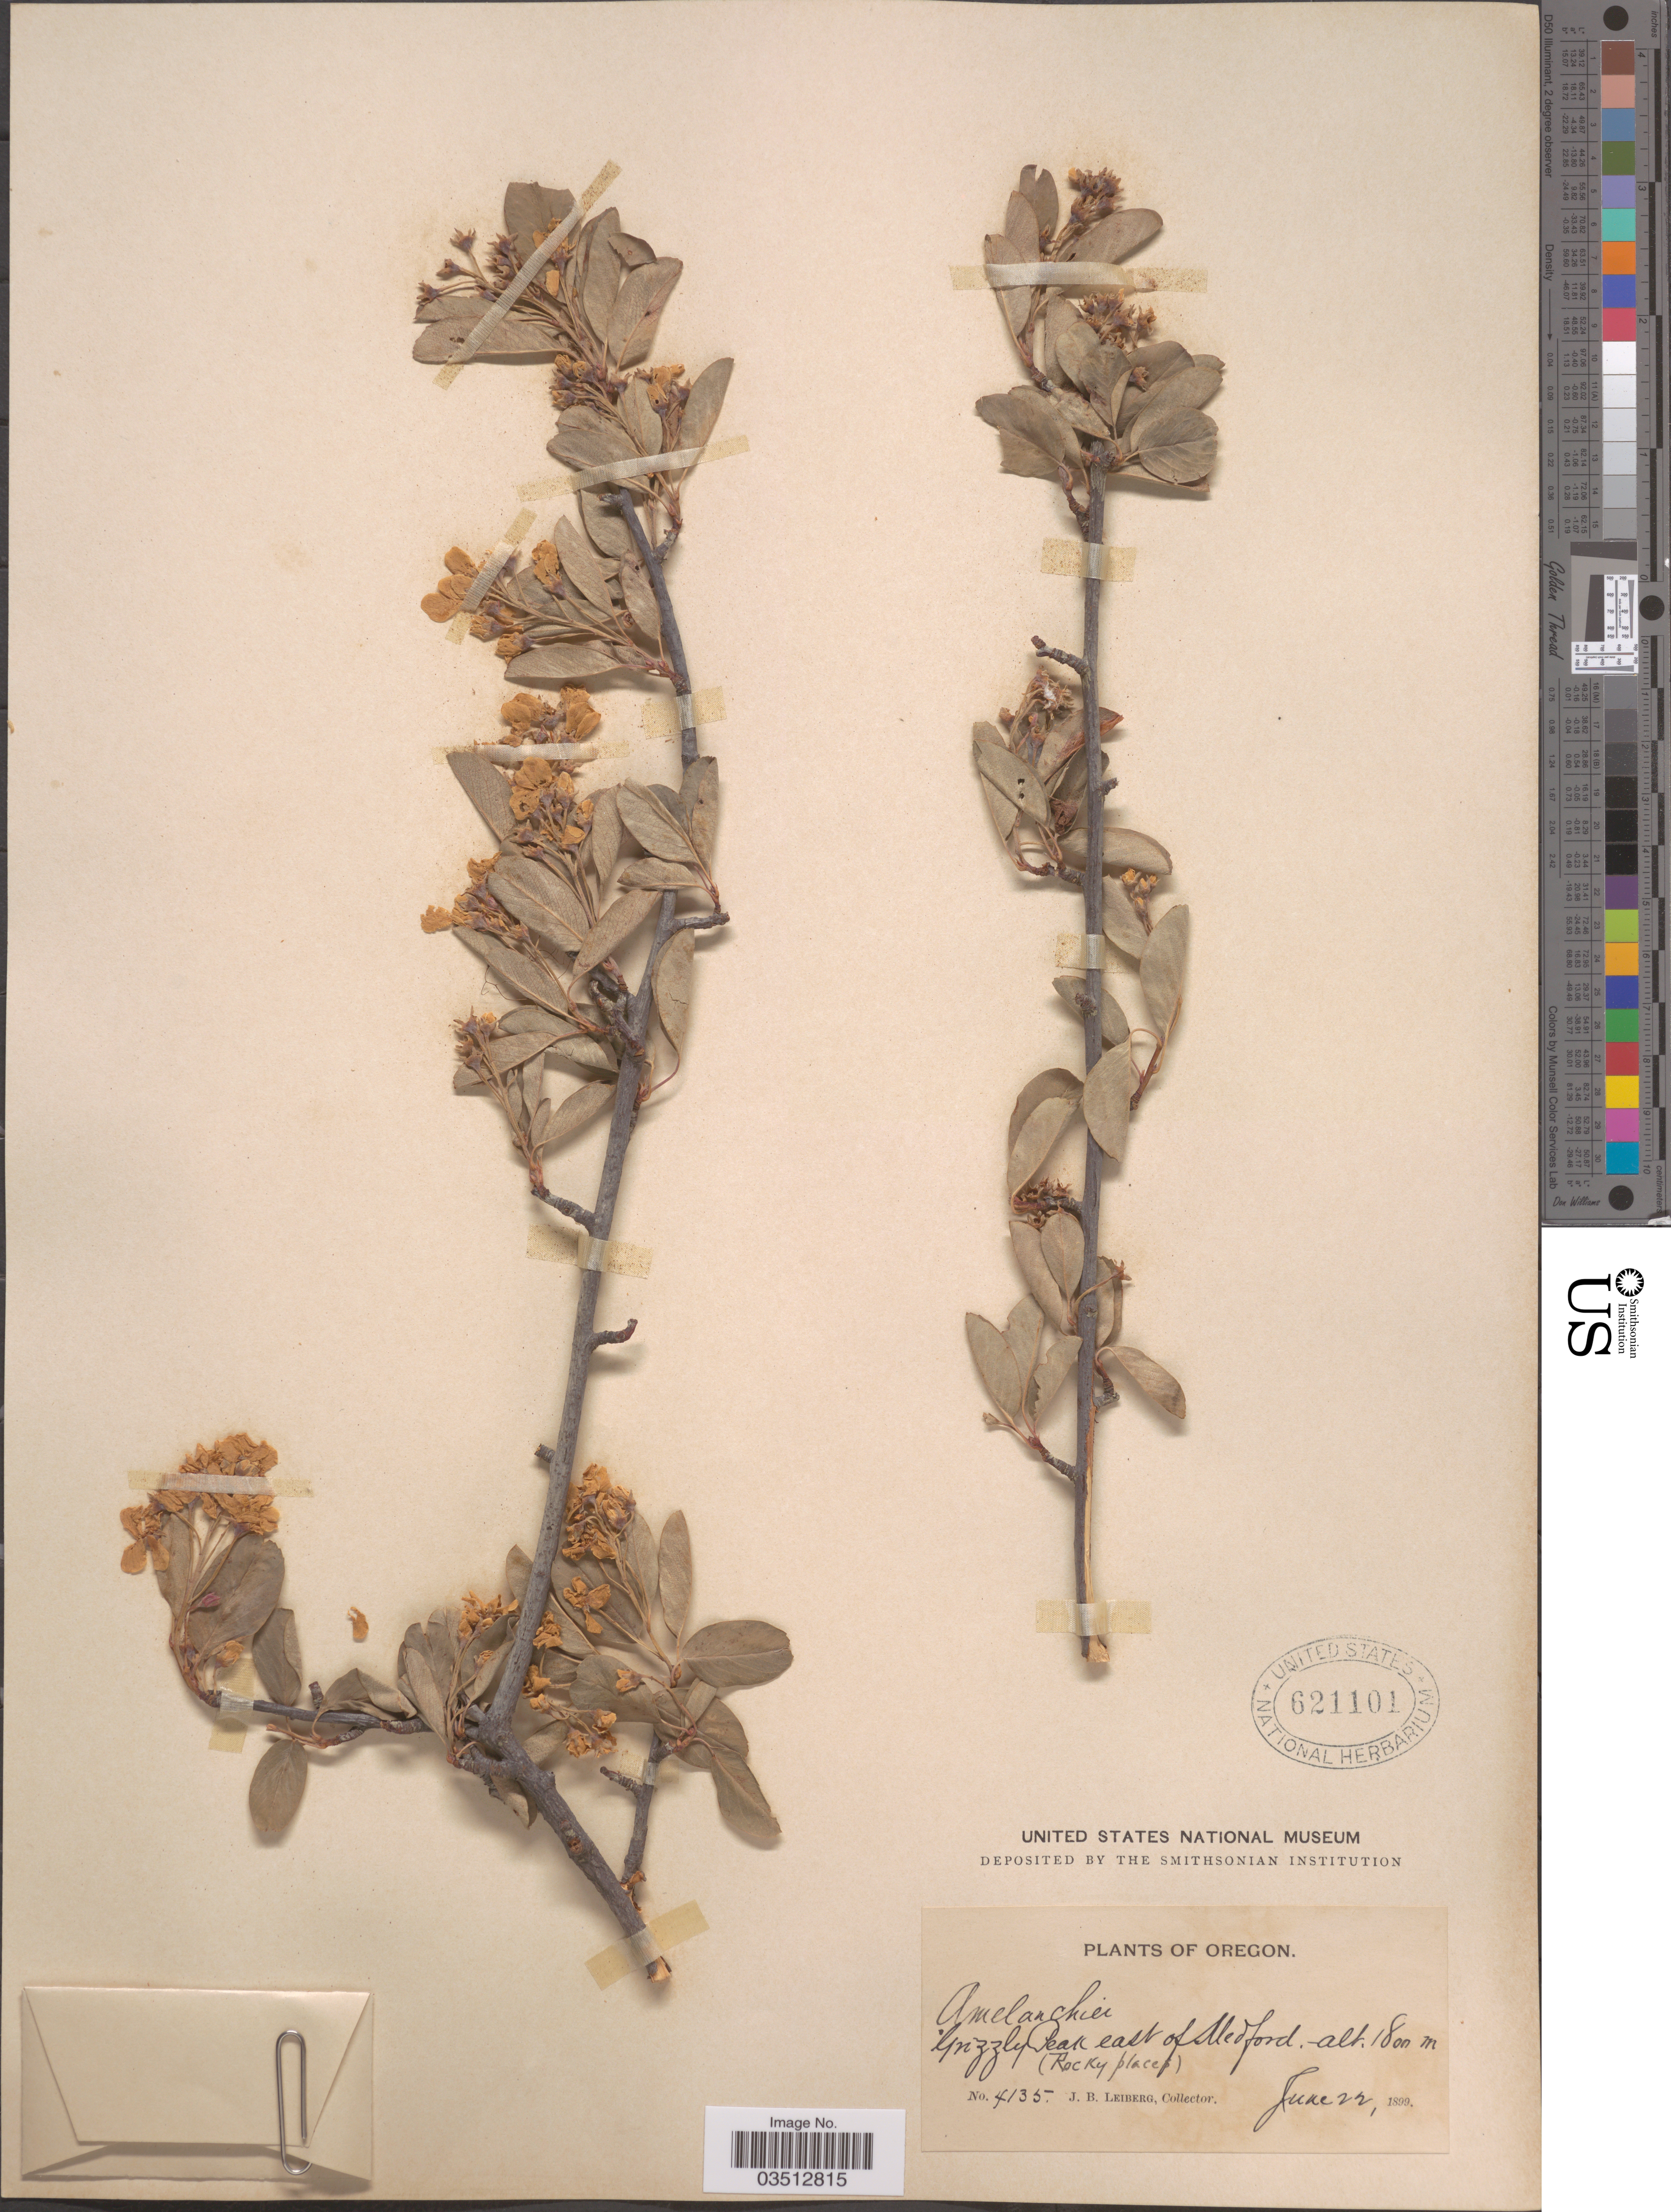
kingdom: Plantae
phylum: Tracheophyta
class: Magnoliopsida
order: Rosales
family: Rosaceae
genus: Amelanchier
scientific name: Amelanchier sp.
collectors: J. B. Leiberg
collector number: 4135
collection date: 1899-06-22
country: United States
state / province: Oregon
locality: Grizzley Peak east of Medford.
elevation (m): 1800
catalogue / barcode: US 621101